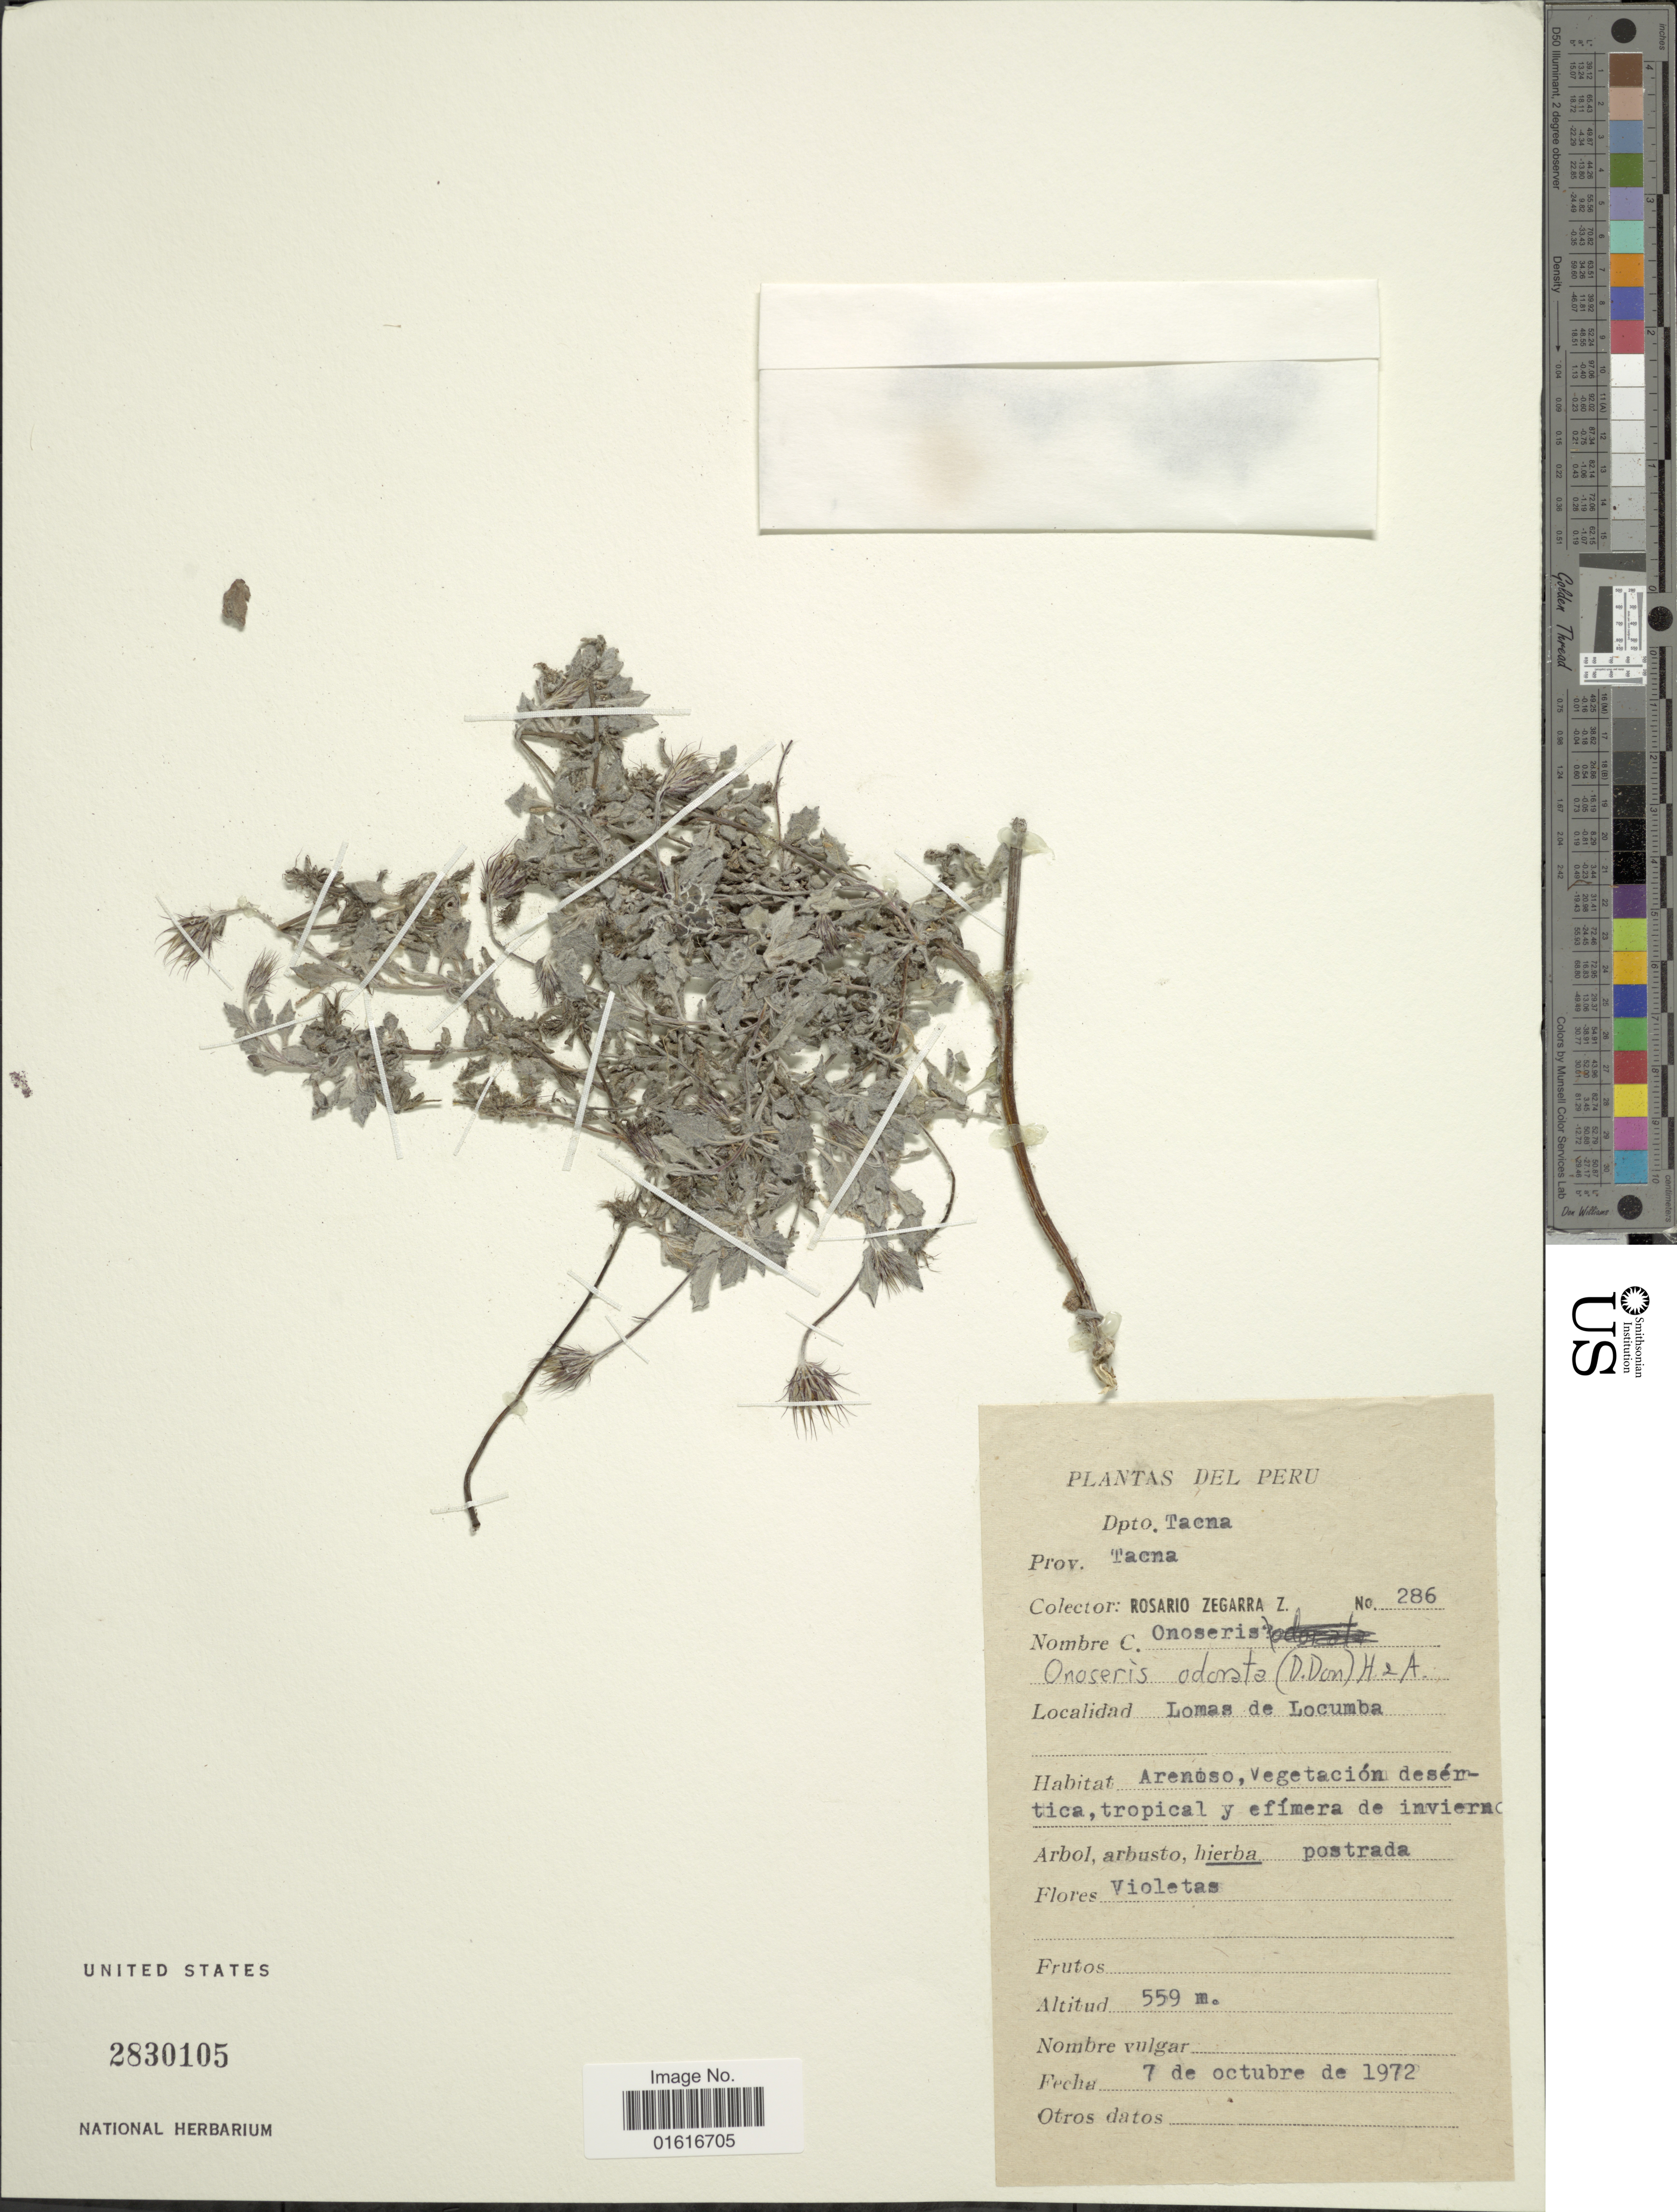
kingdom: Plantae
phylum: Tracheophyta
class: Magnoliopsida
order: Asterales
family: Asteraceae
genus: Onoseris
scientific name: Onoseris odorata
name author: (D. Don) Hook. & Arn.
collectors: R. Zegarra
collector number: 286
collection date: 1972-10-07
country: Peru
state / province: Tacna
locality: Prov. Tacna, Lomas de Locumba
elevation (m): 559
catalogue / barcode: US 2830105